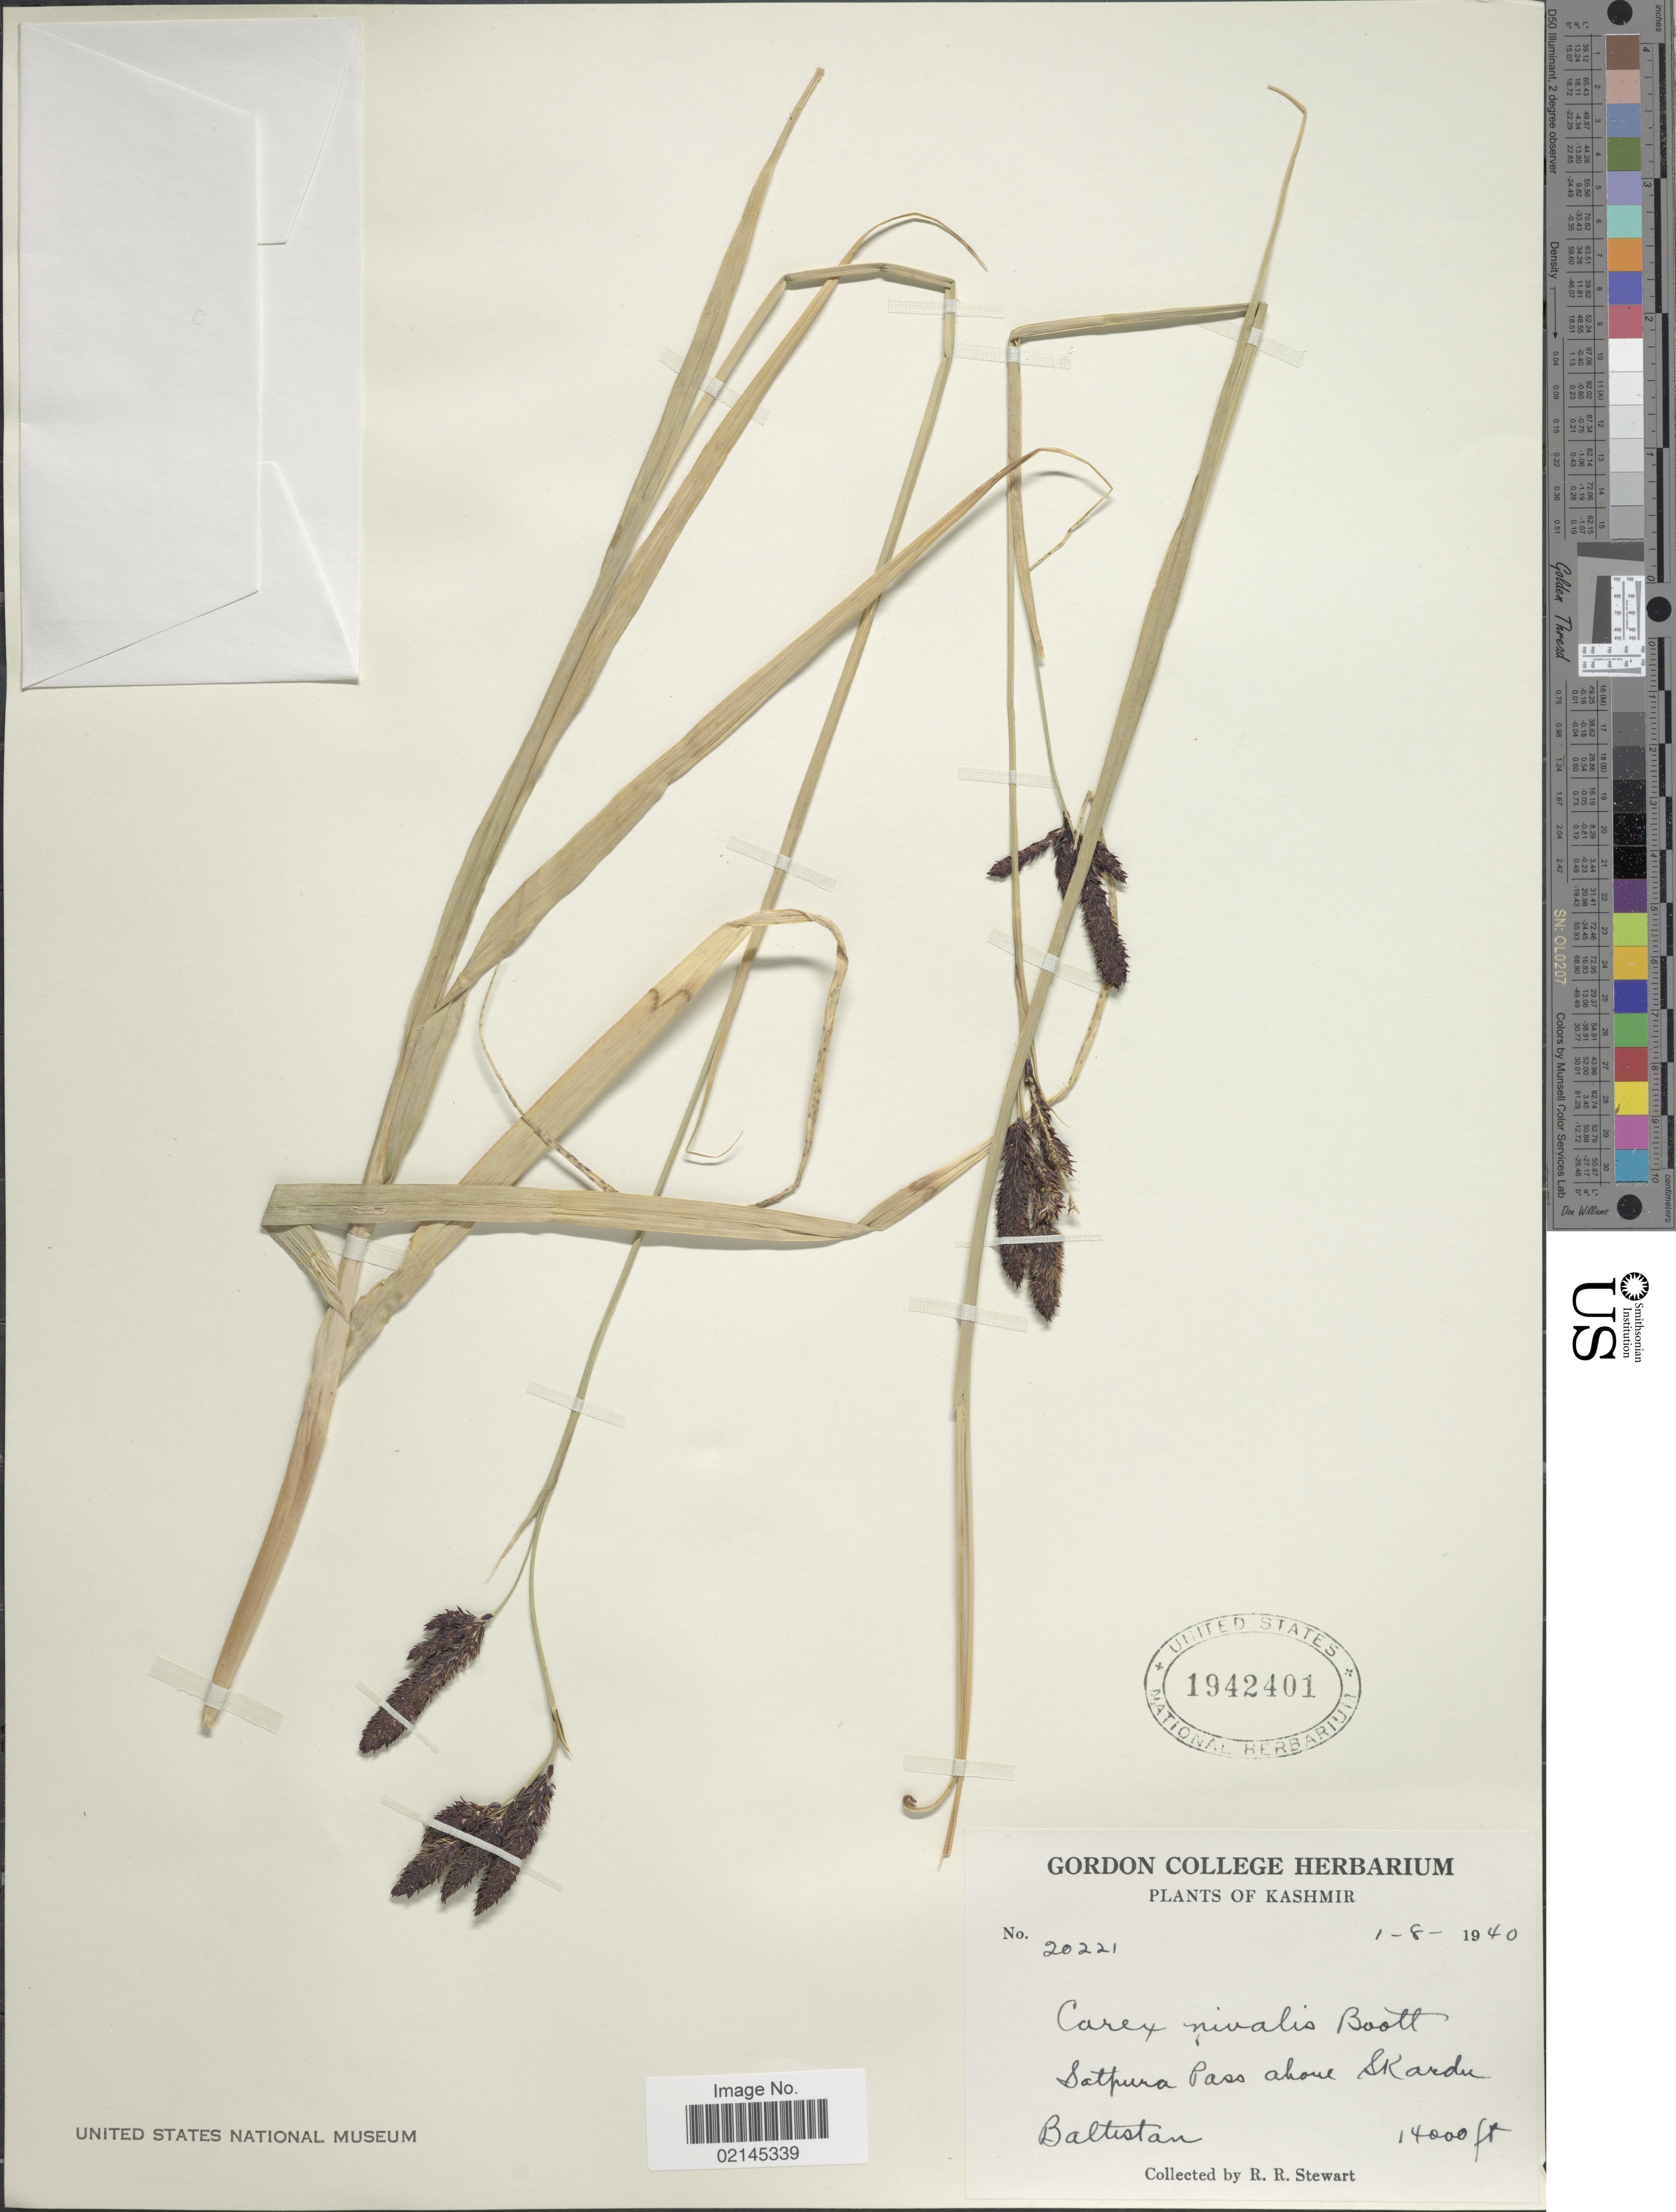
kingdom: Plantae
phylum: Tracheophyta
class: Liliopsida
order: Poales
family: Cyperaceae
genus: Carex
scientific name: Carex nivalis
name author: Boott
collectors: R. R. Stewart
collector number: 20221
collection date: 1940-08-01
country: India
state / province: Jammu and Kashmir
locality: Kashmir. Sathpura Pass above Skardu Baltistan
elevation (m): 4267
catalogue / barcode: US 1942401